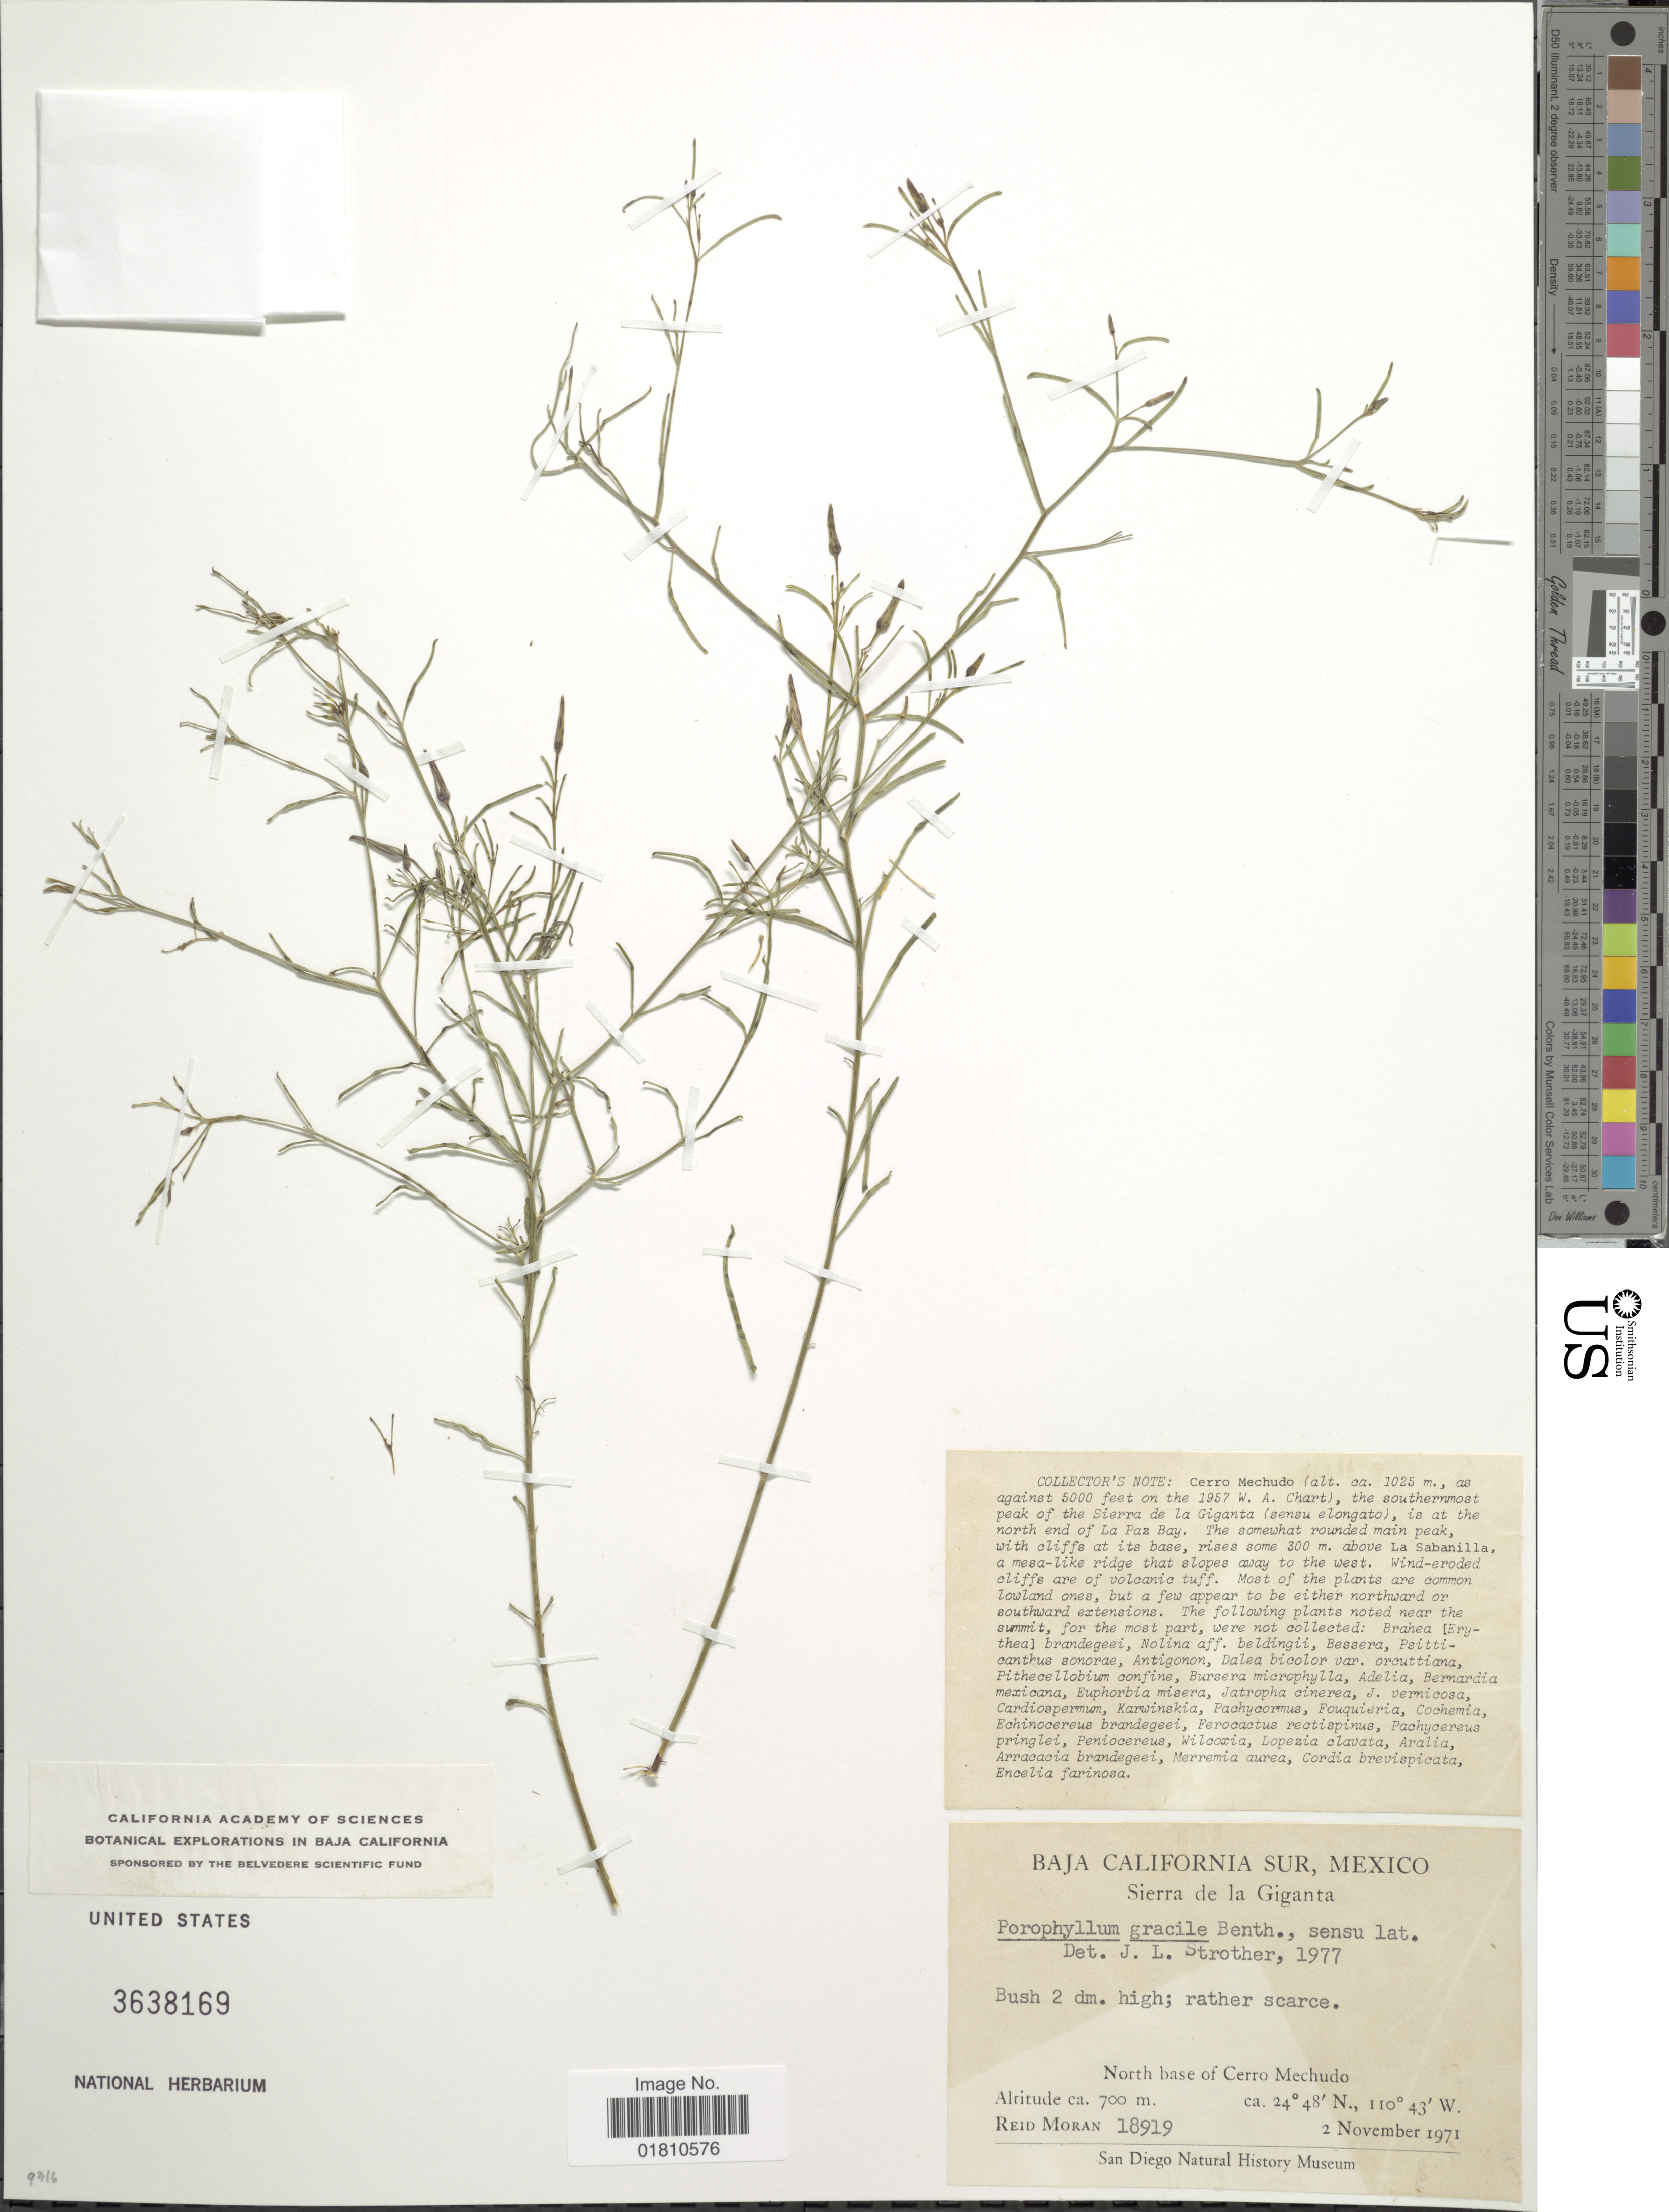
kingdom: Plantae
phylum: Tracheophyta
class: Magnoliopsida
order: Asterales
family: Asteraceae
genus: Porophyllum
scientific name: Porophyllum gracile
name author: Benth.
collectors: R. V. Moran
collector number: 18919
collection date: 1971-11-02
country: Mexico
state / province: Baja California Sur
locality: Baja California Sur, Sierra de la Giganta, north base of Cerro Mechudo.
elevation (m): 700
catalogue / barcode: US 3638169